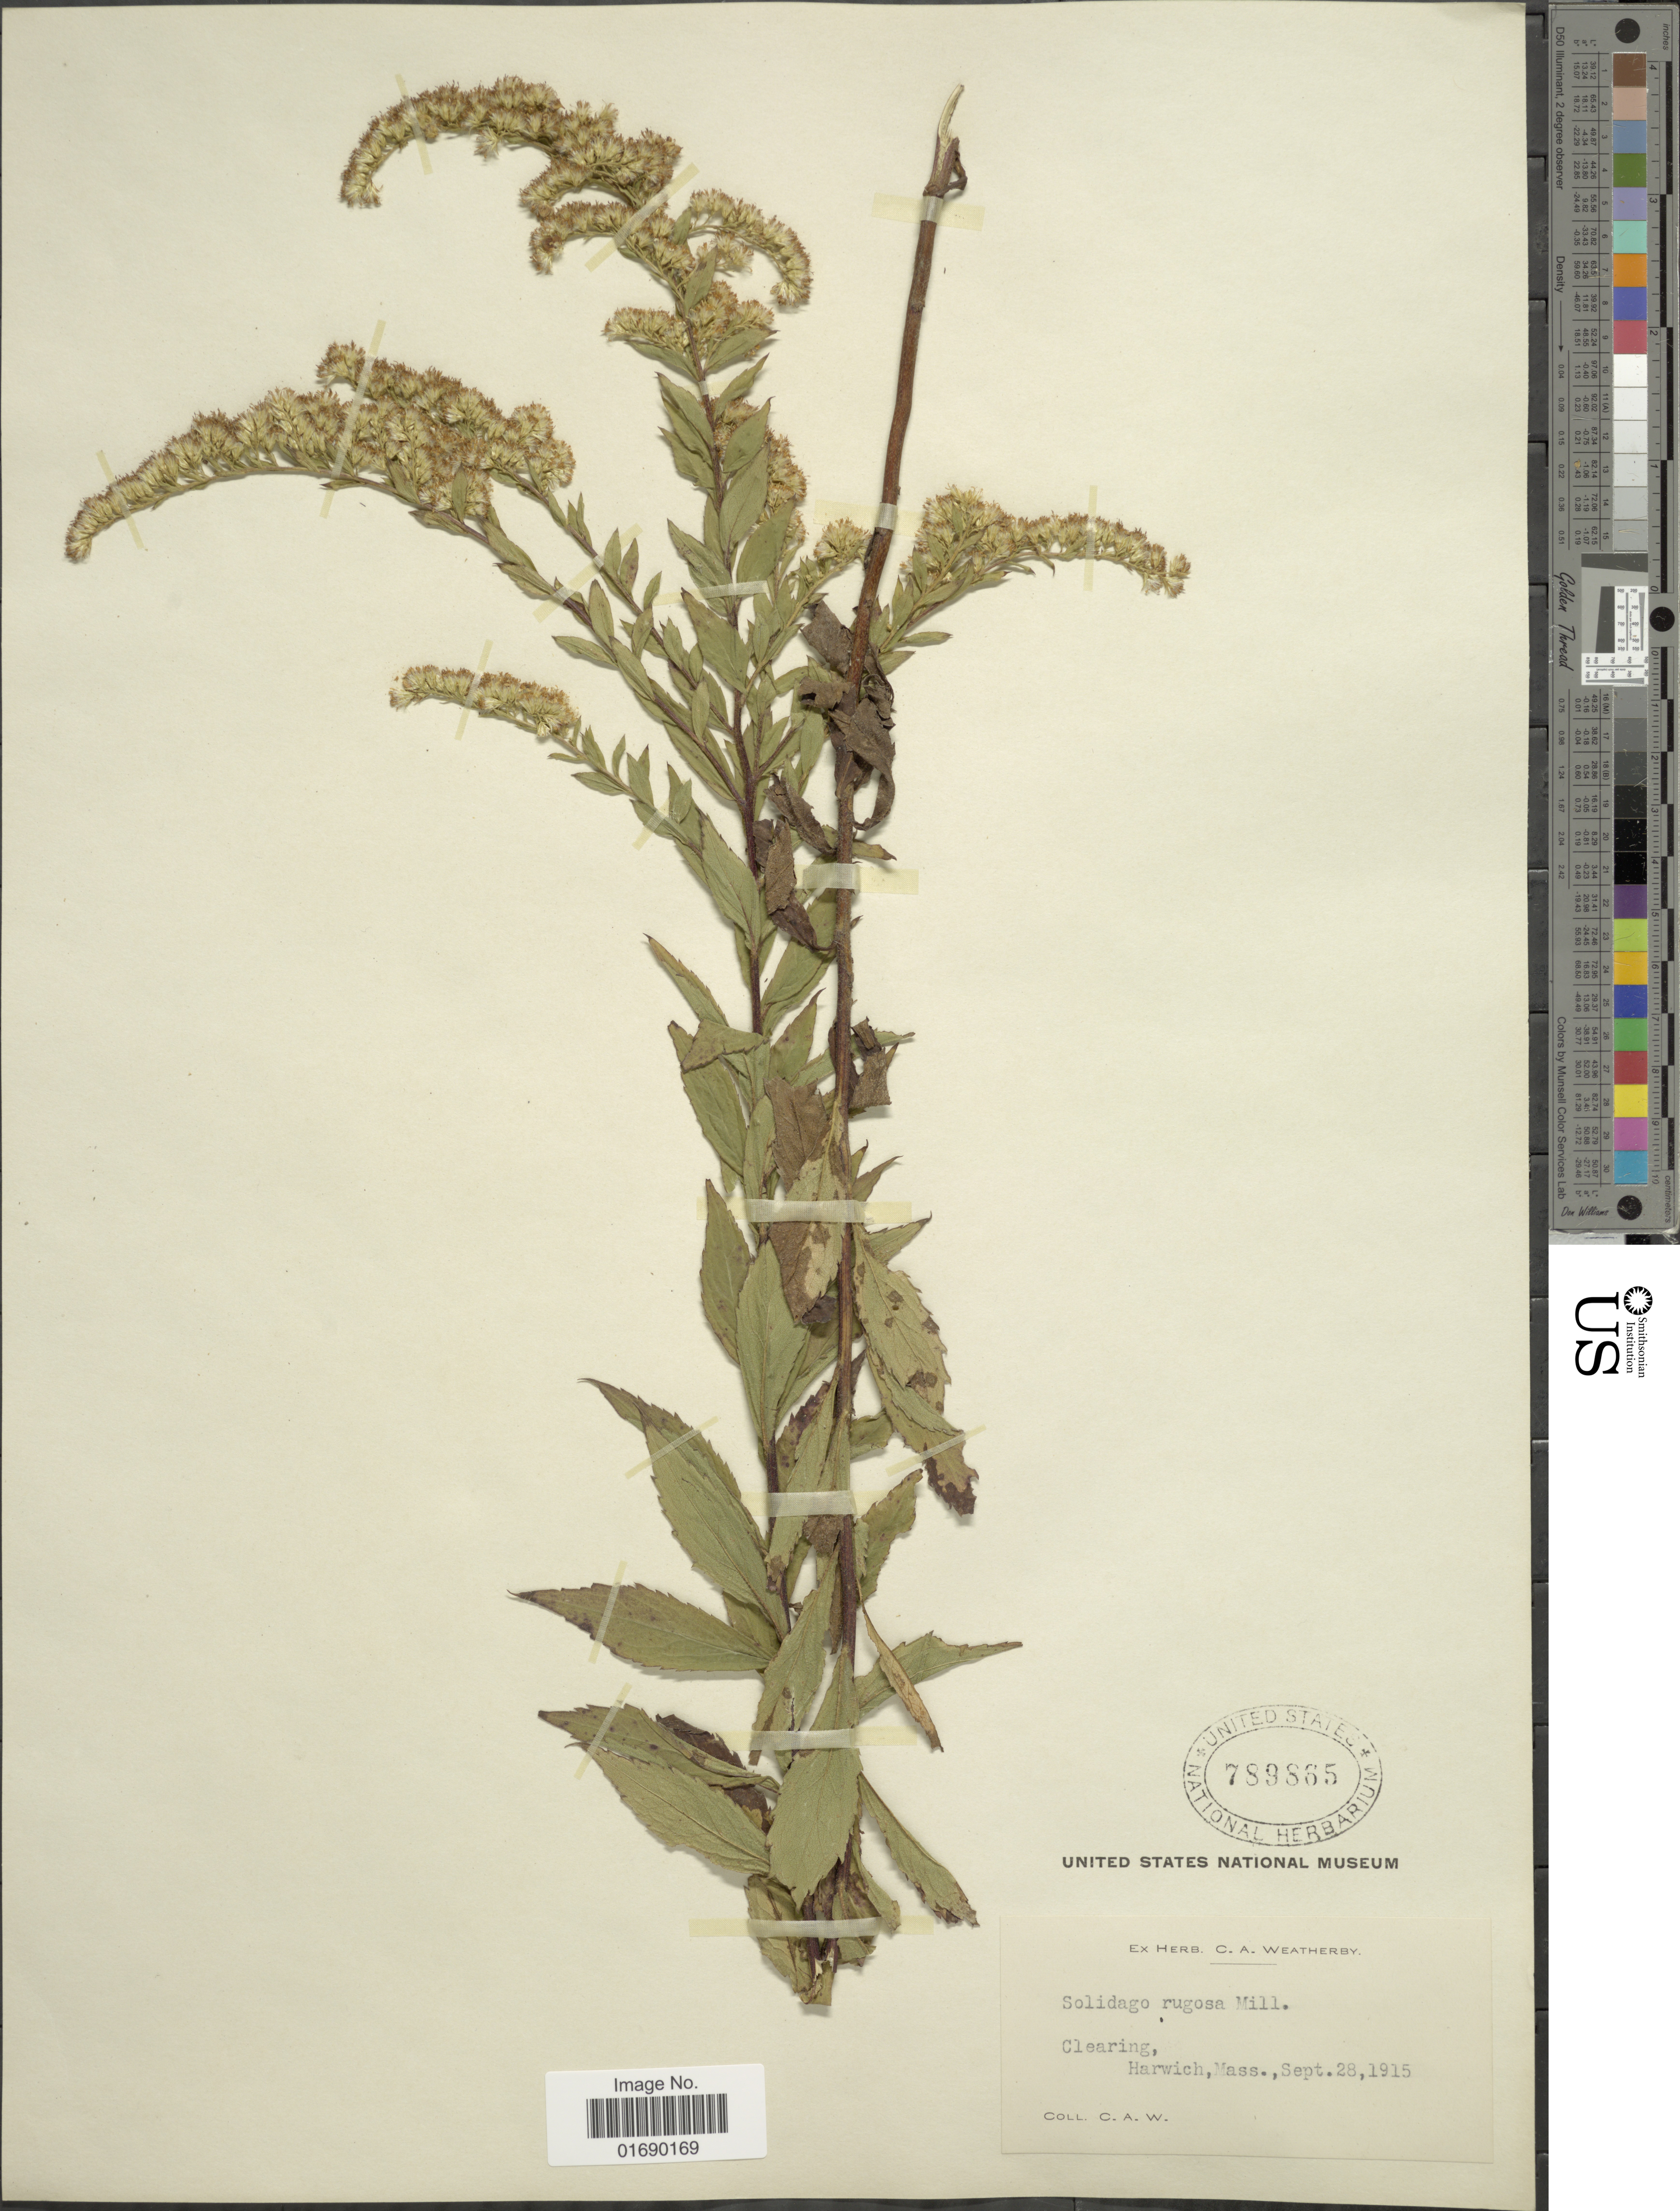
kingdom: Plantae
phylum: Tracheophyta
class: Magnoliopsida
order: Asterales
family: Asteraceae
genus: Solidago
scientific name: Solidago rugosa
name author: Mill.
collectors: C. A. Weatherby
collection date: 1915-09-28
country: United States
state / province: Massachusetts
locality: Clearing, Harwich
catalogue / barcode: US 789865